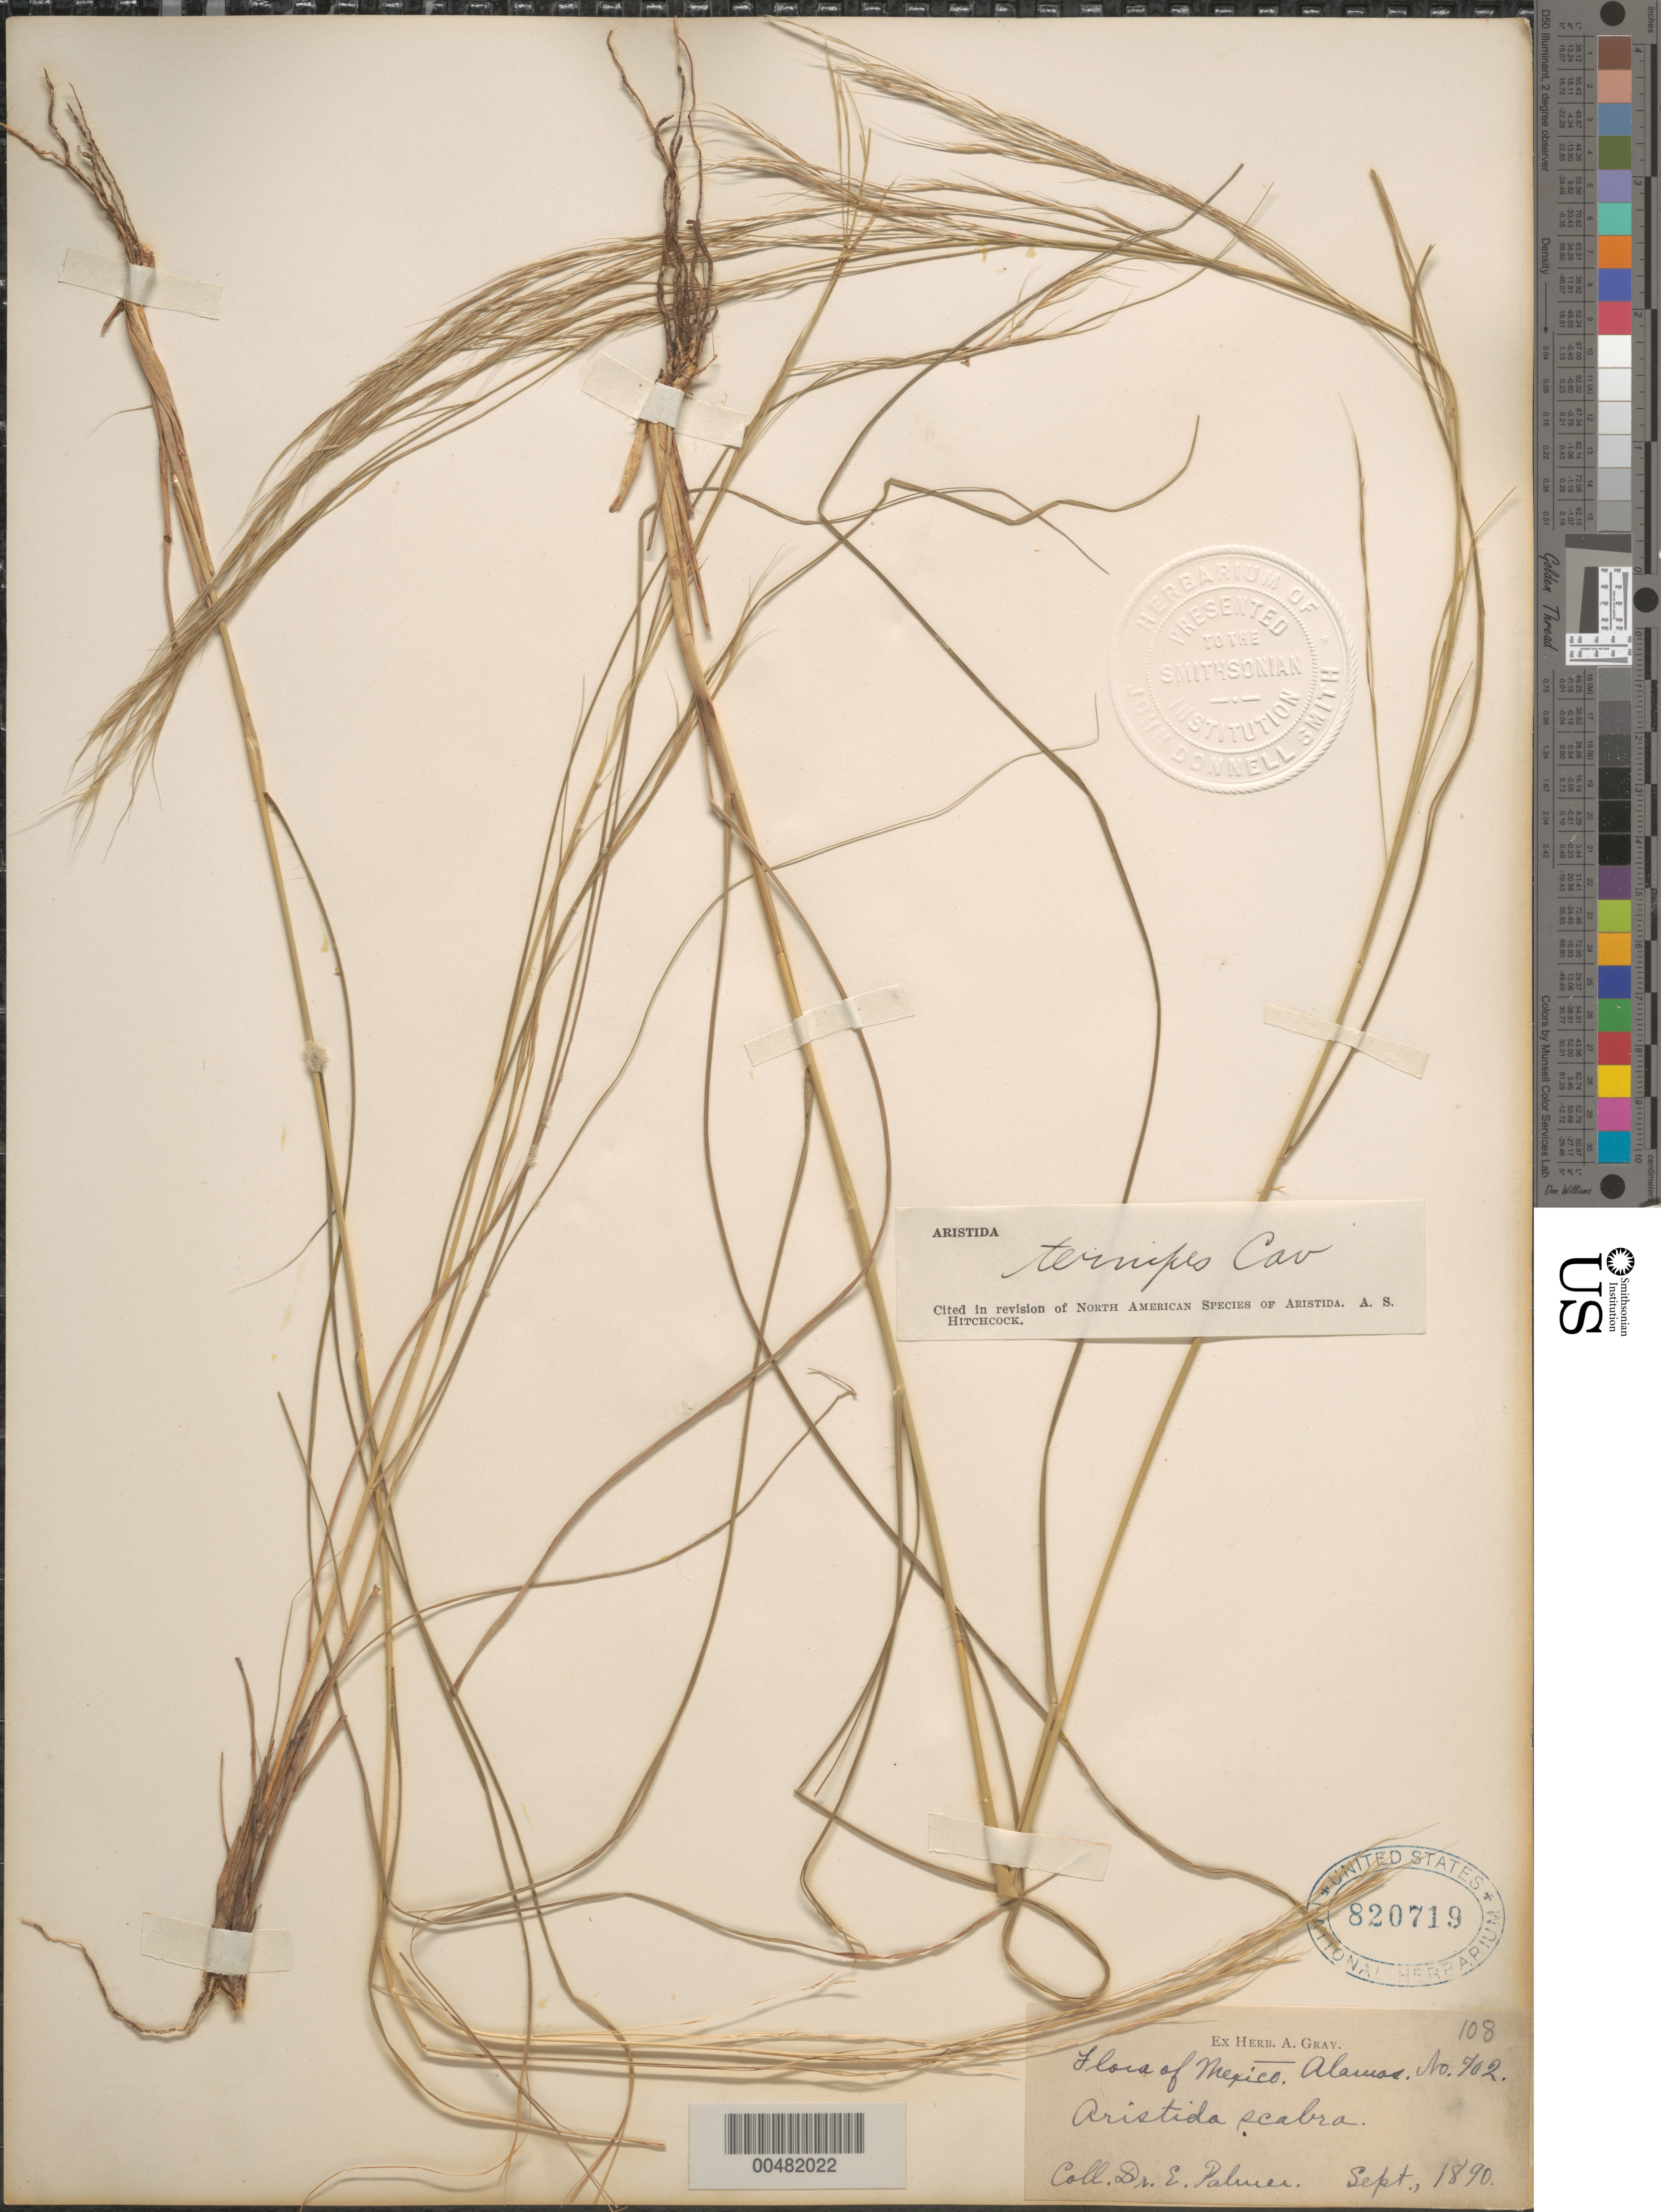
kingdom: Plantae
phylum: Tracheophyta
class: Liliopsida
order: Poales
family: Poaceae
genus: Aristida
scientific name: Aristida ternipes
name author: Cav.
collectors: E. Palmer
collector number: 702/108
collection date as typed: Sep 1890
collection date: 1890-09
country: Mexico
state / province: Sonora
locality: Alamos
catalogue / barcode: US 820719